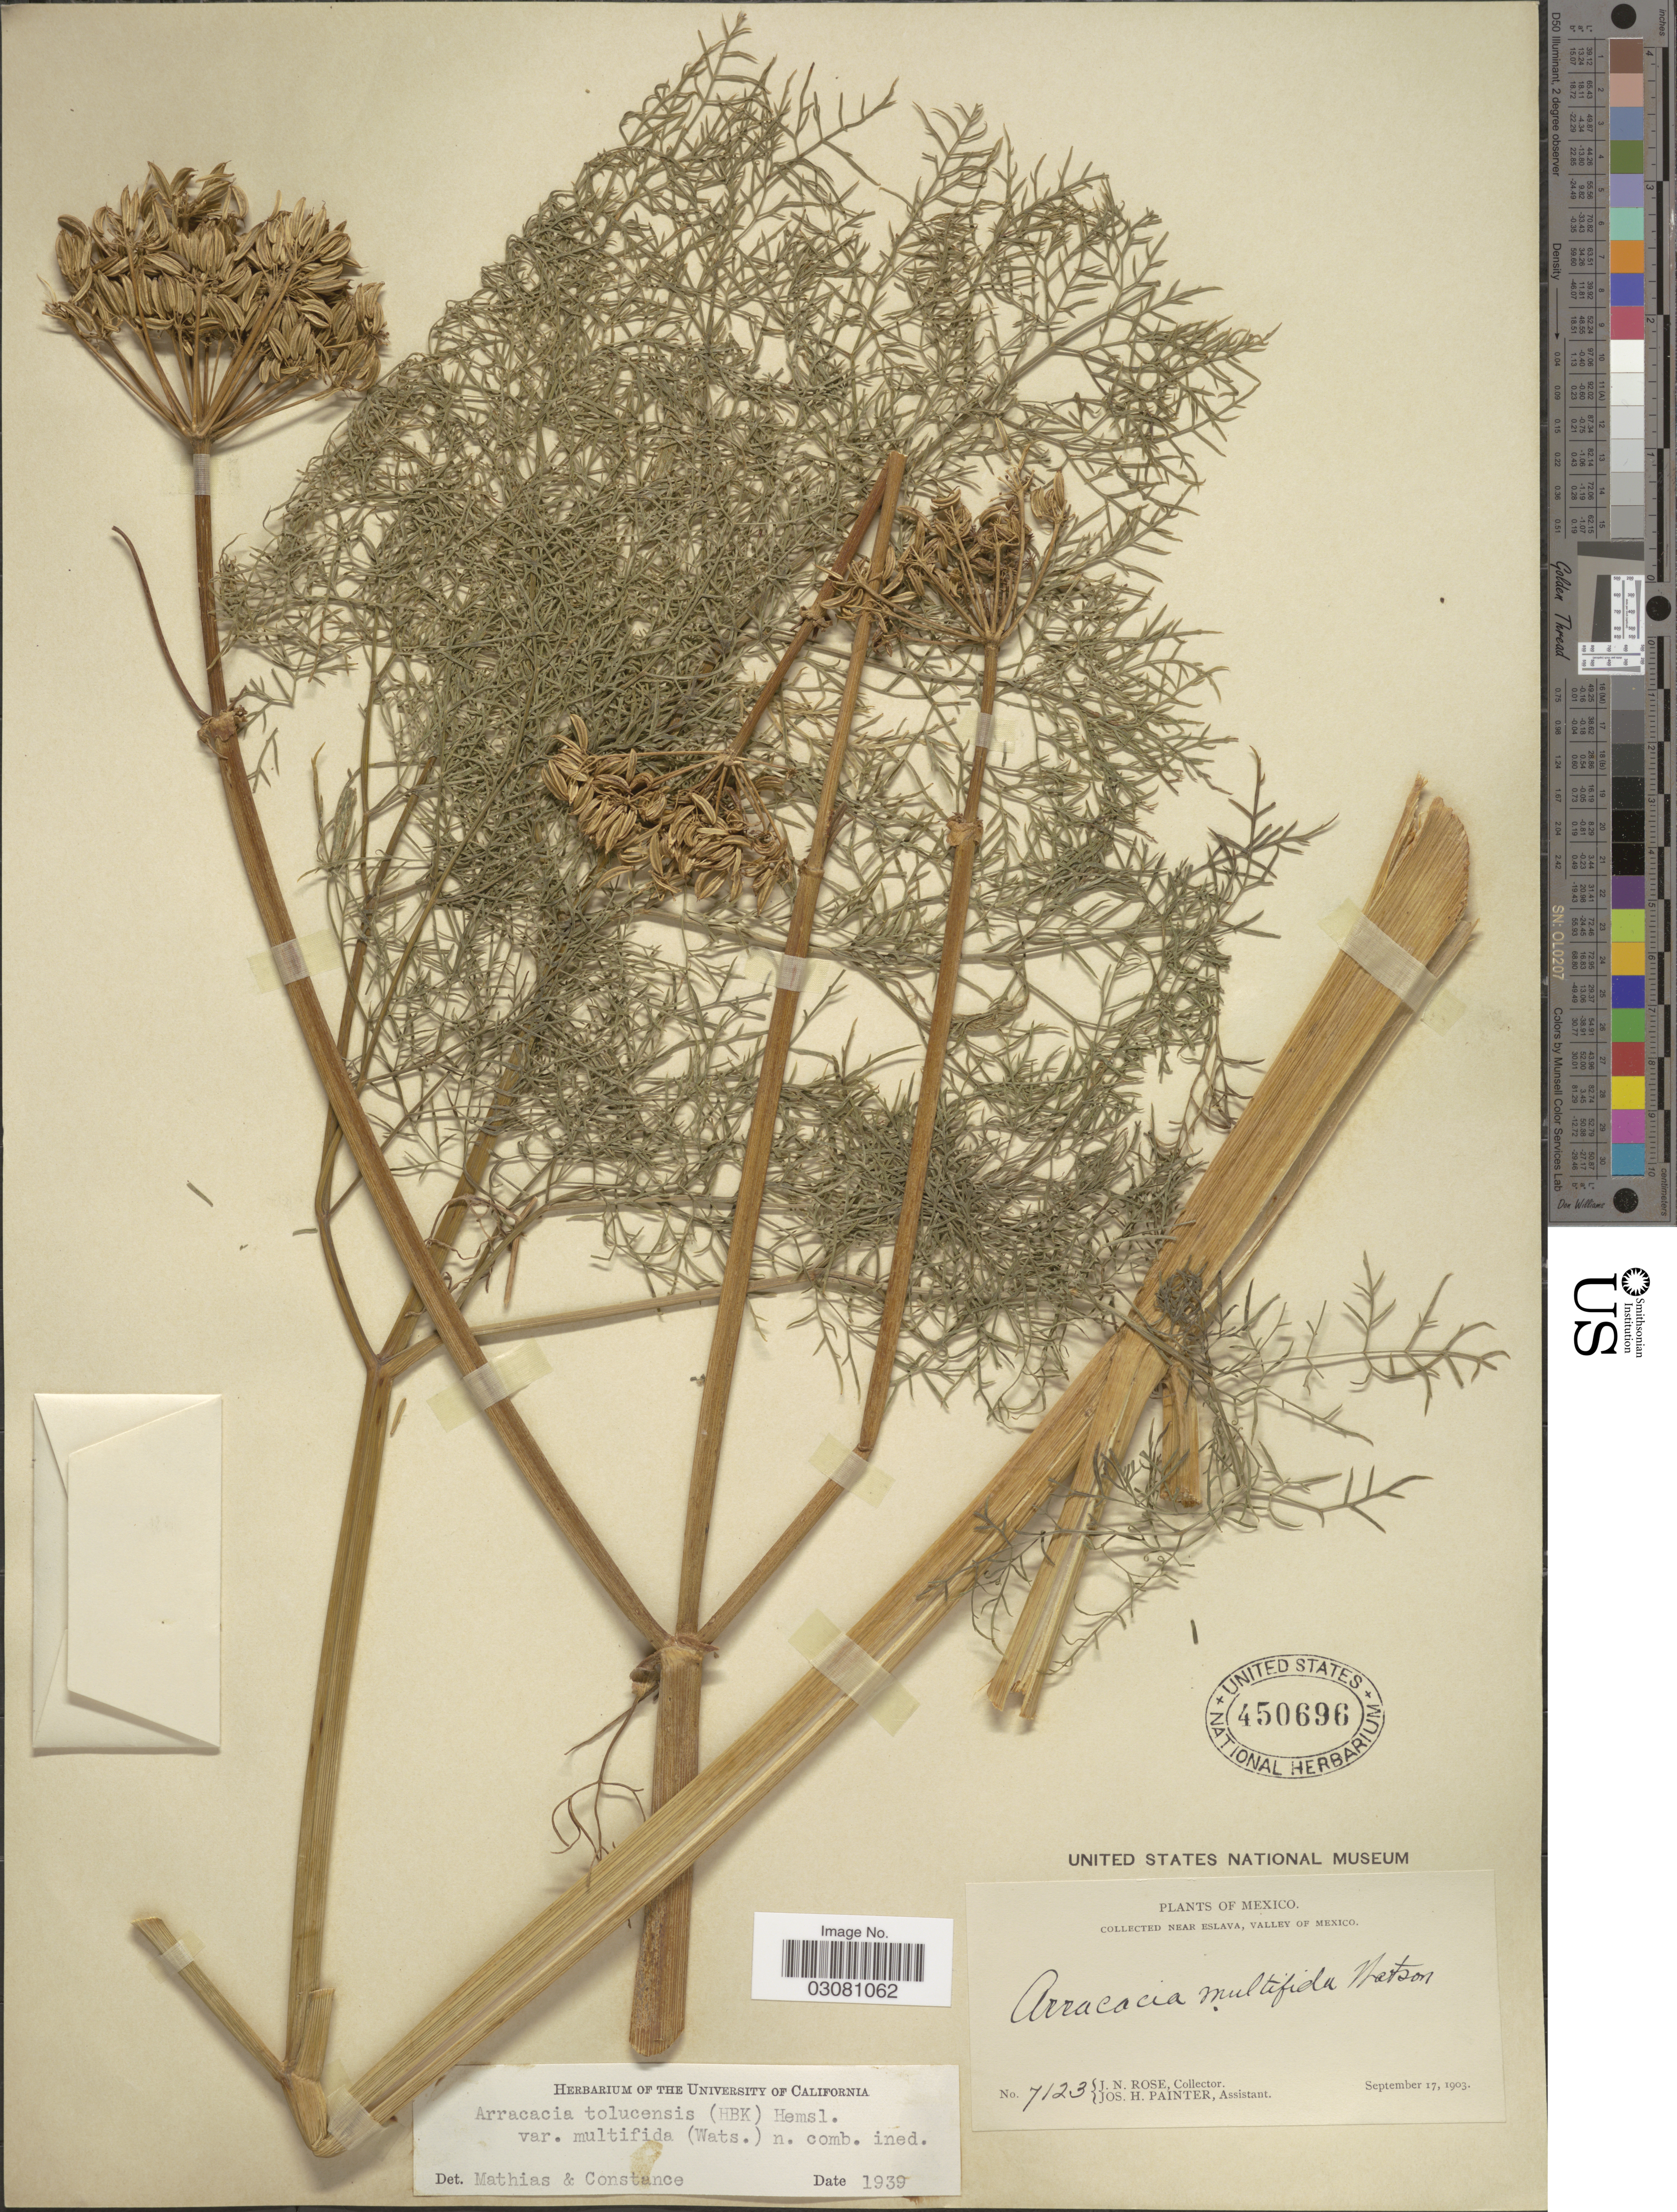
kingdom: Plantae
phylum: Tracheophyta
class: Magnoliopsida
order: Apiales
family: Apiaceae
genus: Arracacia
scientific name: Arracacia tolucensis var. multifida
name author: (S. Watson) Mathias & Constance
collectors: J. N. Rose & J. H. Painter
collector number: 7123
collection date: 1903-09-17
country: Mexico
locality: Collected near Eslava, Valley of Mexico.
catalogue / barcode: US 450696